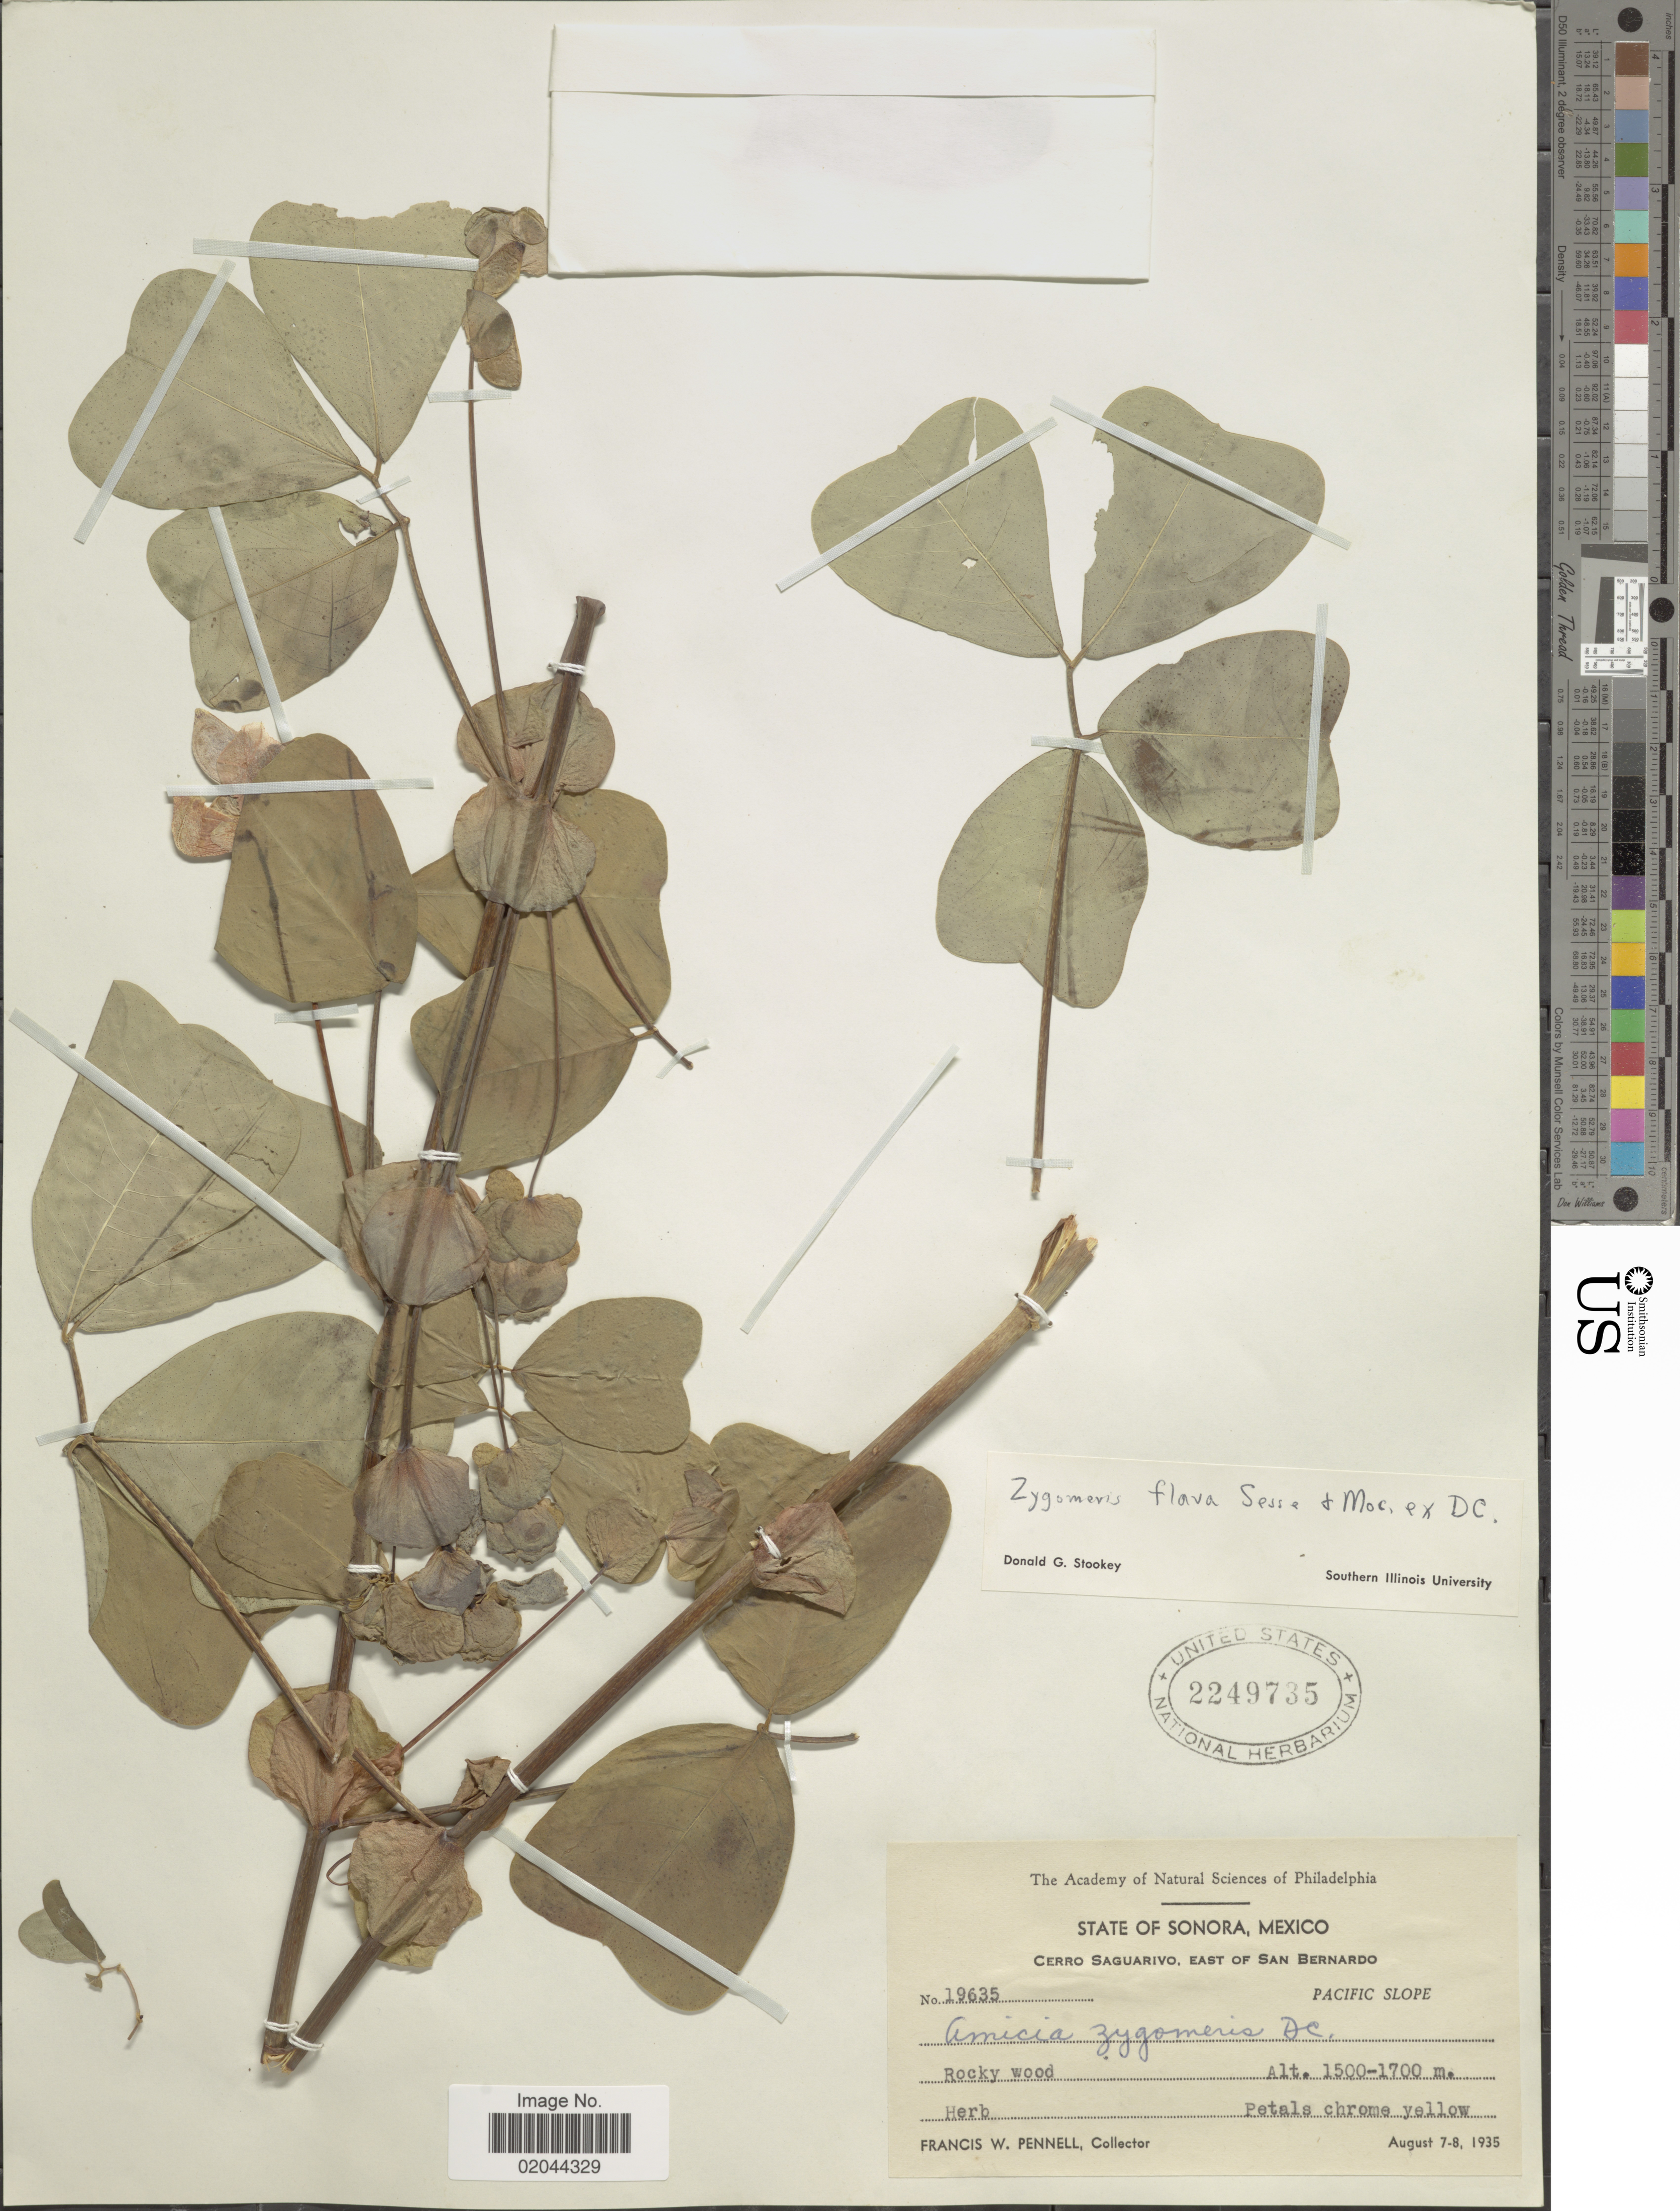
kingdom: Plantae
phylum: Tracheophyta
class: Magnoliopsida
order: Fabales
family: Fabaceae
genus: Amicia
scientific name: Amicia zygomeris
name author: DC.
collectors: F. W. Pennell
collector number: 19635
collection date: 1935-08-07/1935-08-08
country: Mexico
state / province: Sonora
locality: Cerro Saguarivo, east of San Bernardo, Pacific Slope, rocky wood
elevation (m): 1500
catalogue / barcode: US 2249735